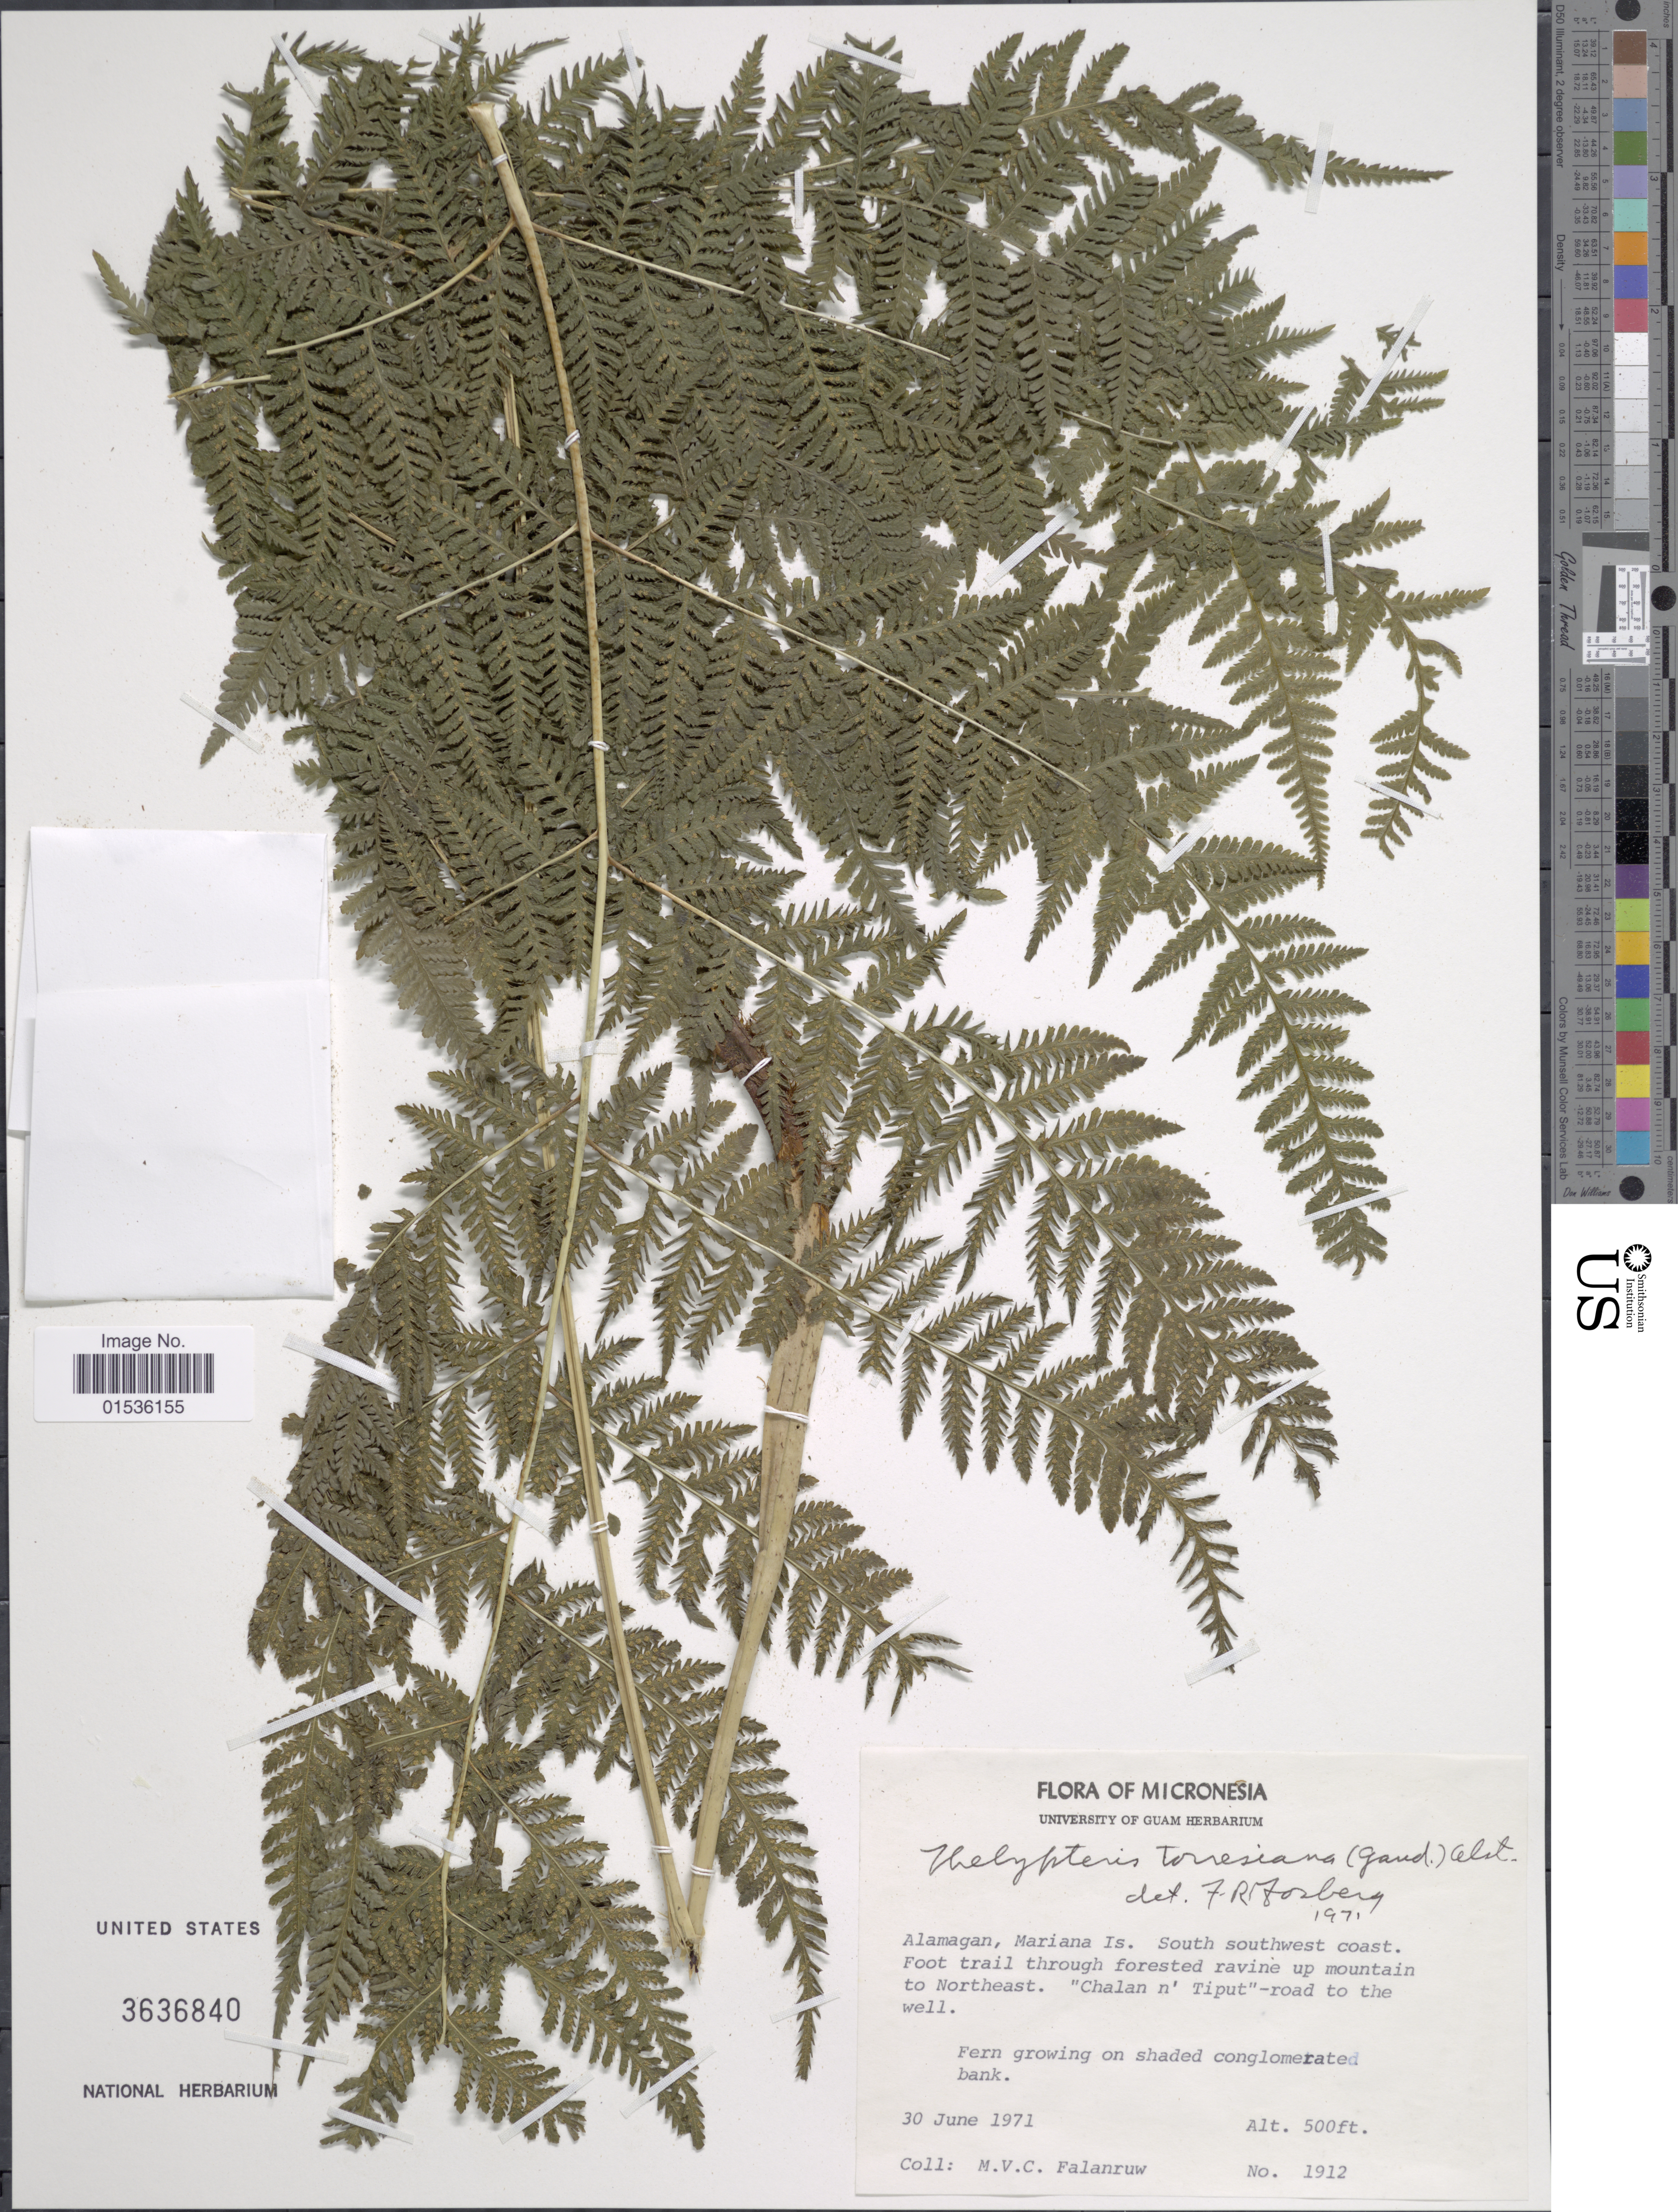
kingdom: Plantae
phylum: Tracheophyta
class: Polypodiopsida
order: Polypodiales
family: Thelypteridaceae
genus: Macrothelypteris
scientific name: Macrothelypteris torresiana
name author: (Gaudich.) Ching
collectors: M. V. Falanruw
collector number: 1912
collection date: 1971-06-30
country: Northern Mariana Islands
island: Alamagan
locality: Alamagan, Mariana Is. South southwest coast. Foot trail through forested ravine up mountain to Northeast. "Chalan n'Tiput"-Road to the well.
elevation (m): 152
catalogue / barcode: US 3636840